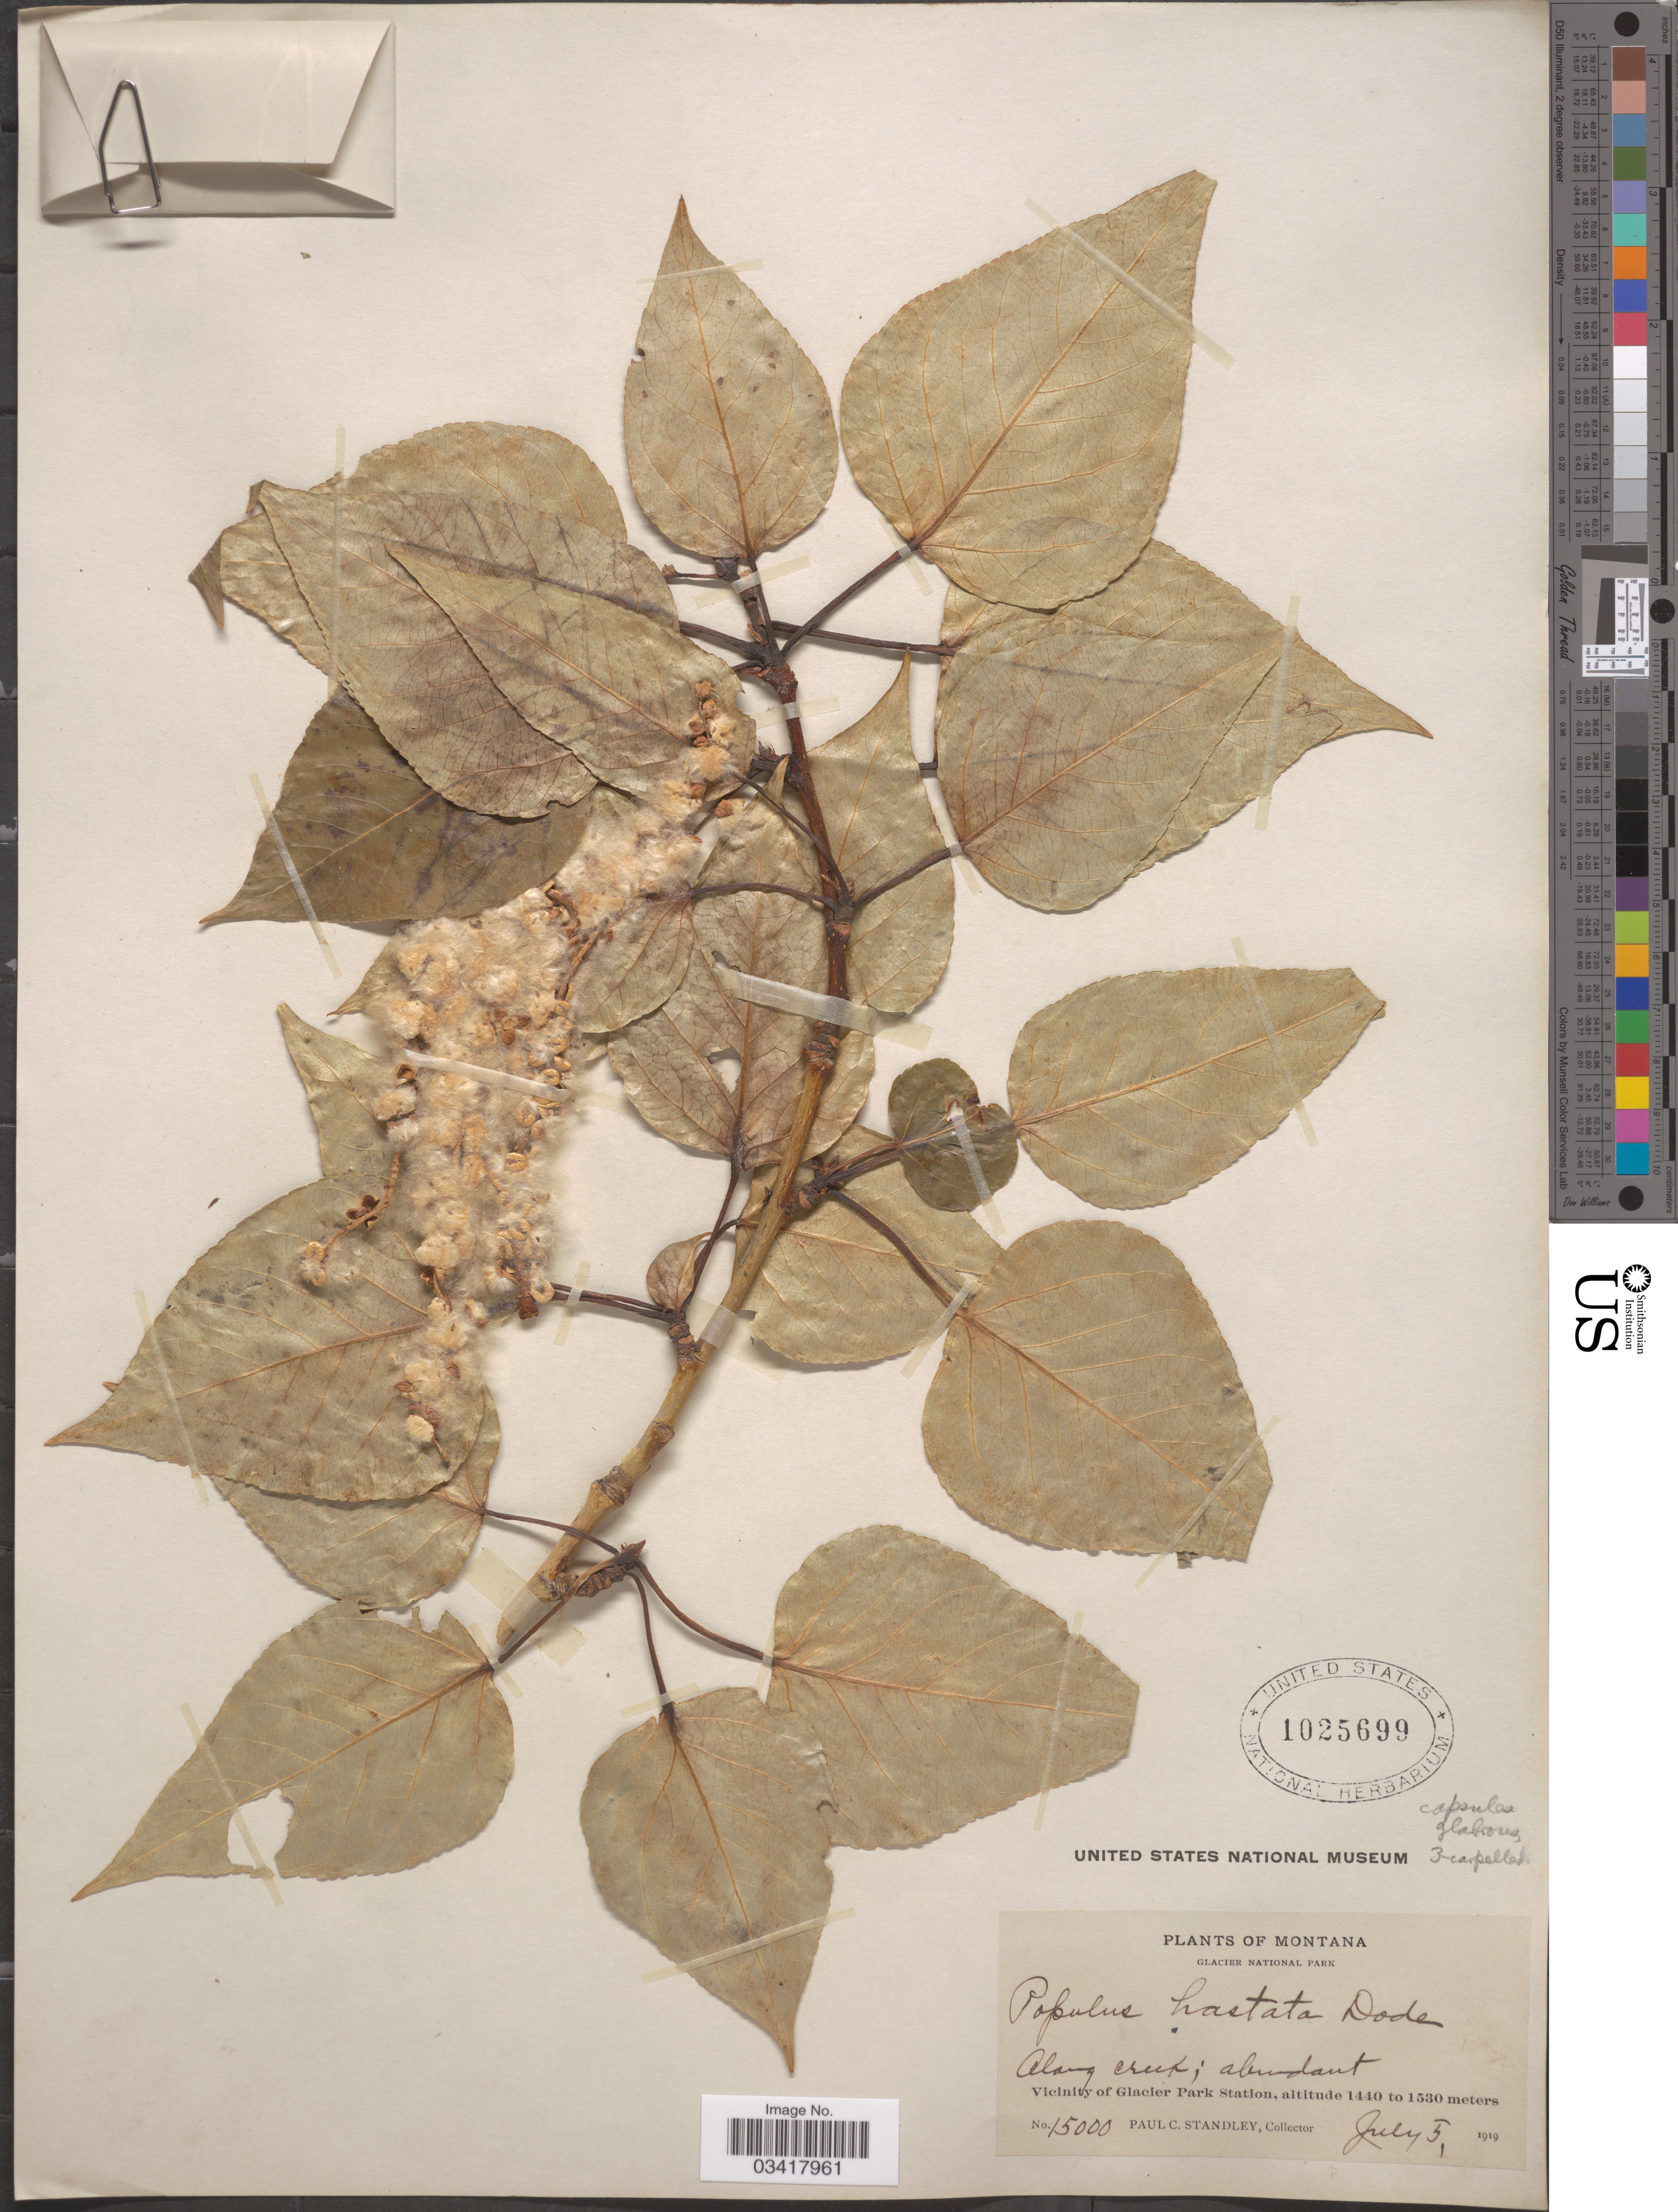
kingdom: Plantae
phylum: Tracheophyta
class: Magnoliopsida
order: Malpighiales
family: Salicaceae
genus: Populus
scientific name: Populus trichocarpa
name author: Torr. & A. Gray ex W. Hook.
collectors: P. C. Standley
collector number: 15000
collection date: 1919-07-05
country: United States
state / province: Montana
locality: Glacier National Park. Vicinity of Glacier Park Station.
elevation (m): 1440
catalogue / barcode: US 1025699